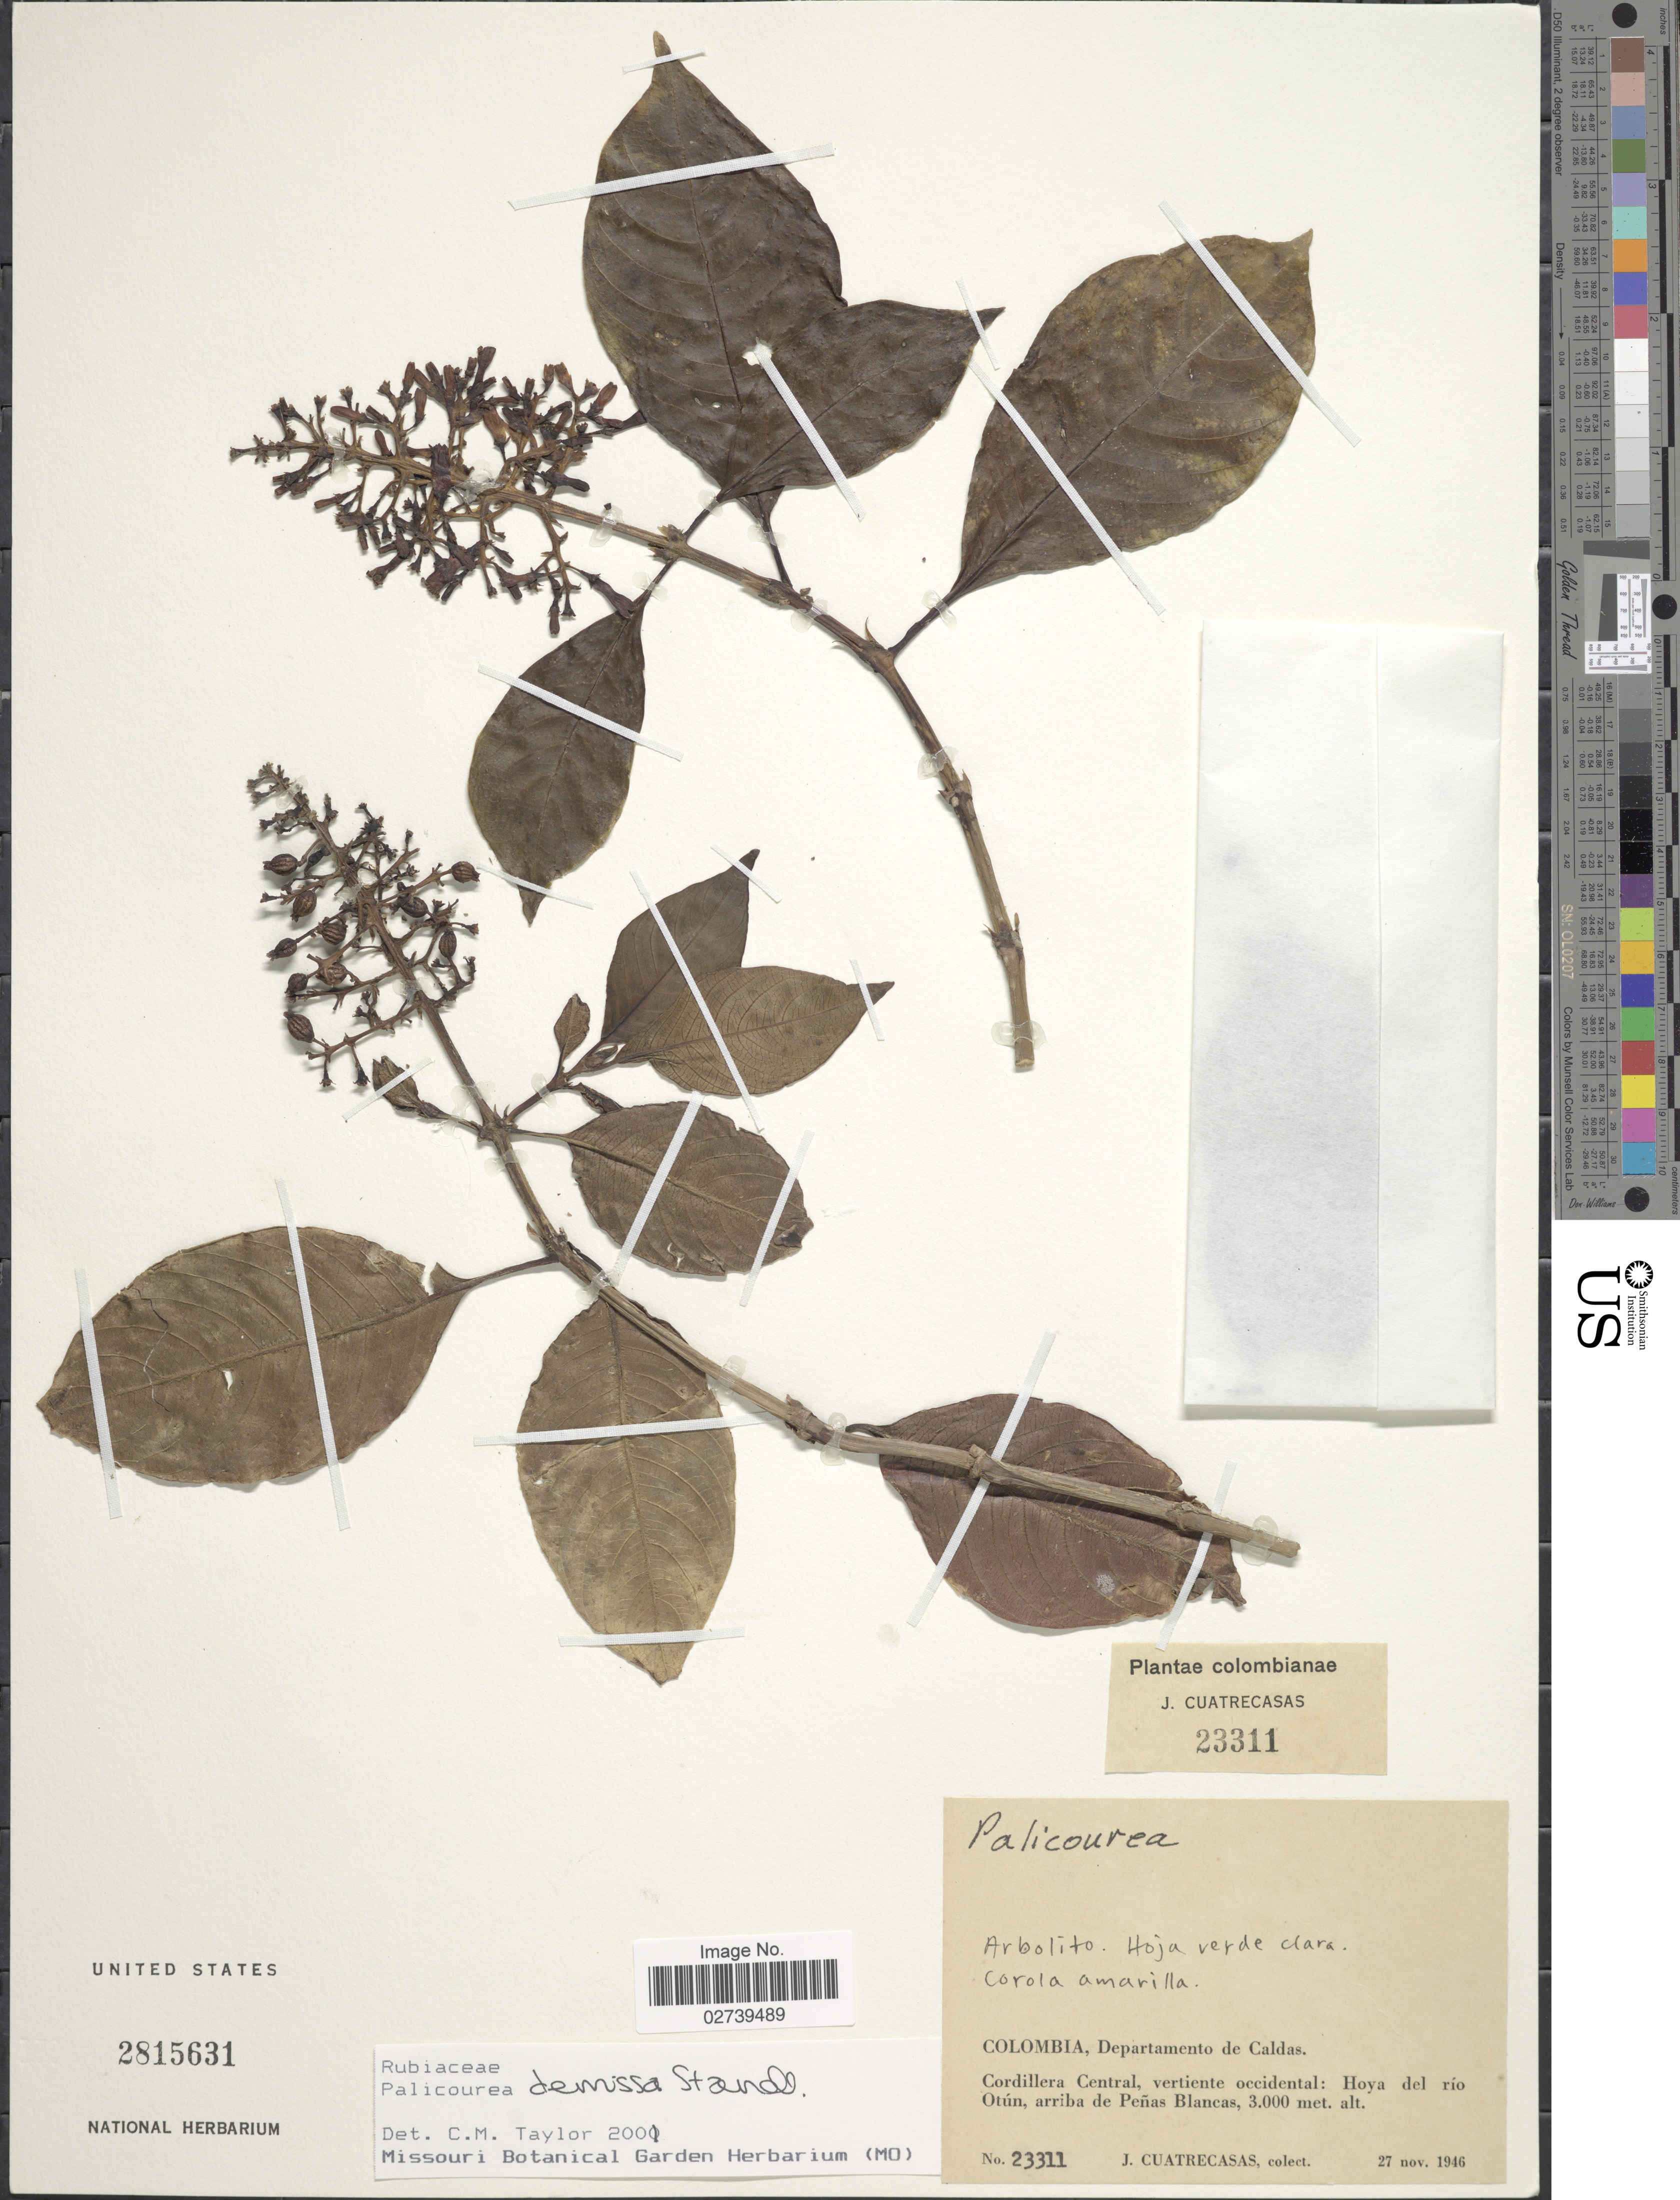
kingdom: Plantae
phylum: Tracheophyta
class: Magnoliopsida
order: Gentianales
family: Rubiaceae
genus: Palicourea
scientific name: Palicourea demissa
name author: Standl.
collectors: J. Cuatrecasas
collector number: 23311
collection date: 1946-11-27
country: Colombia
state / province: Caldas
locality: Cordillera Central, vertiente occidental: Hoya del rio Otun, arriba de Penas Blancas, colombianae.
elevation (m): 3000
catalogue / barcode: US 2815631